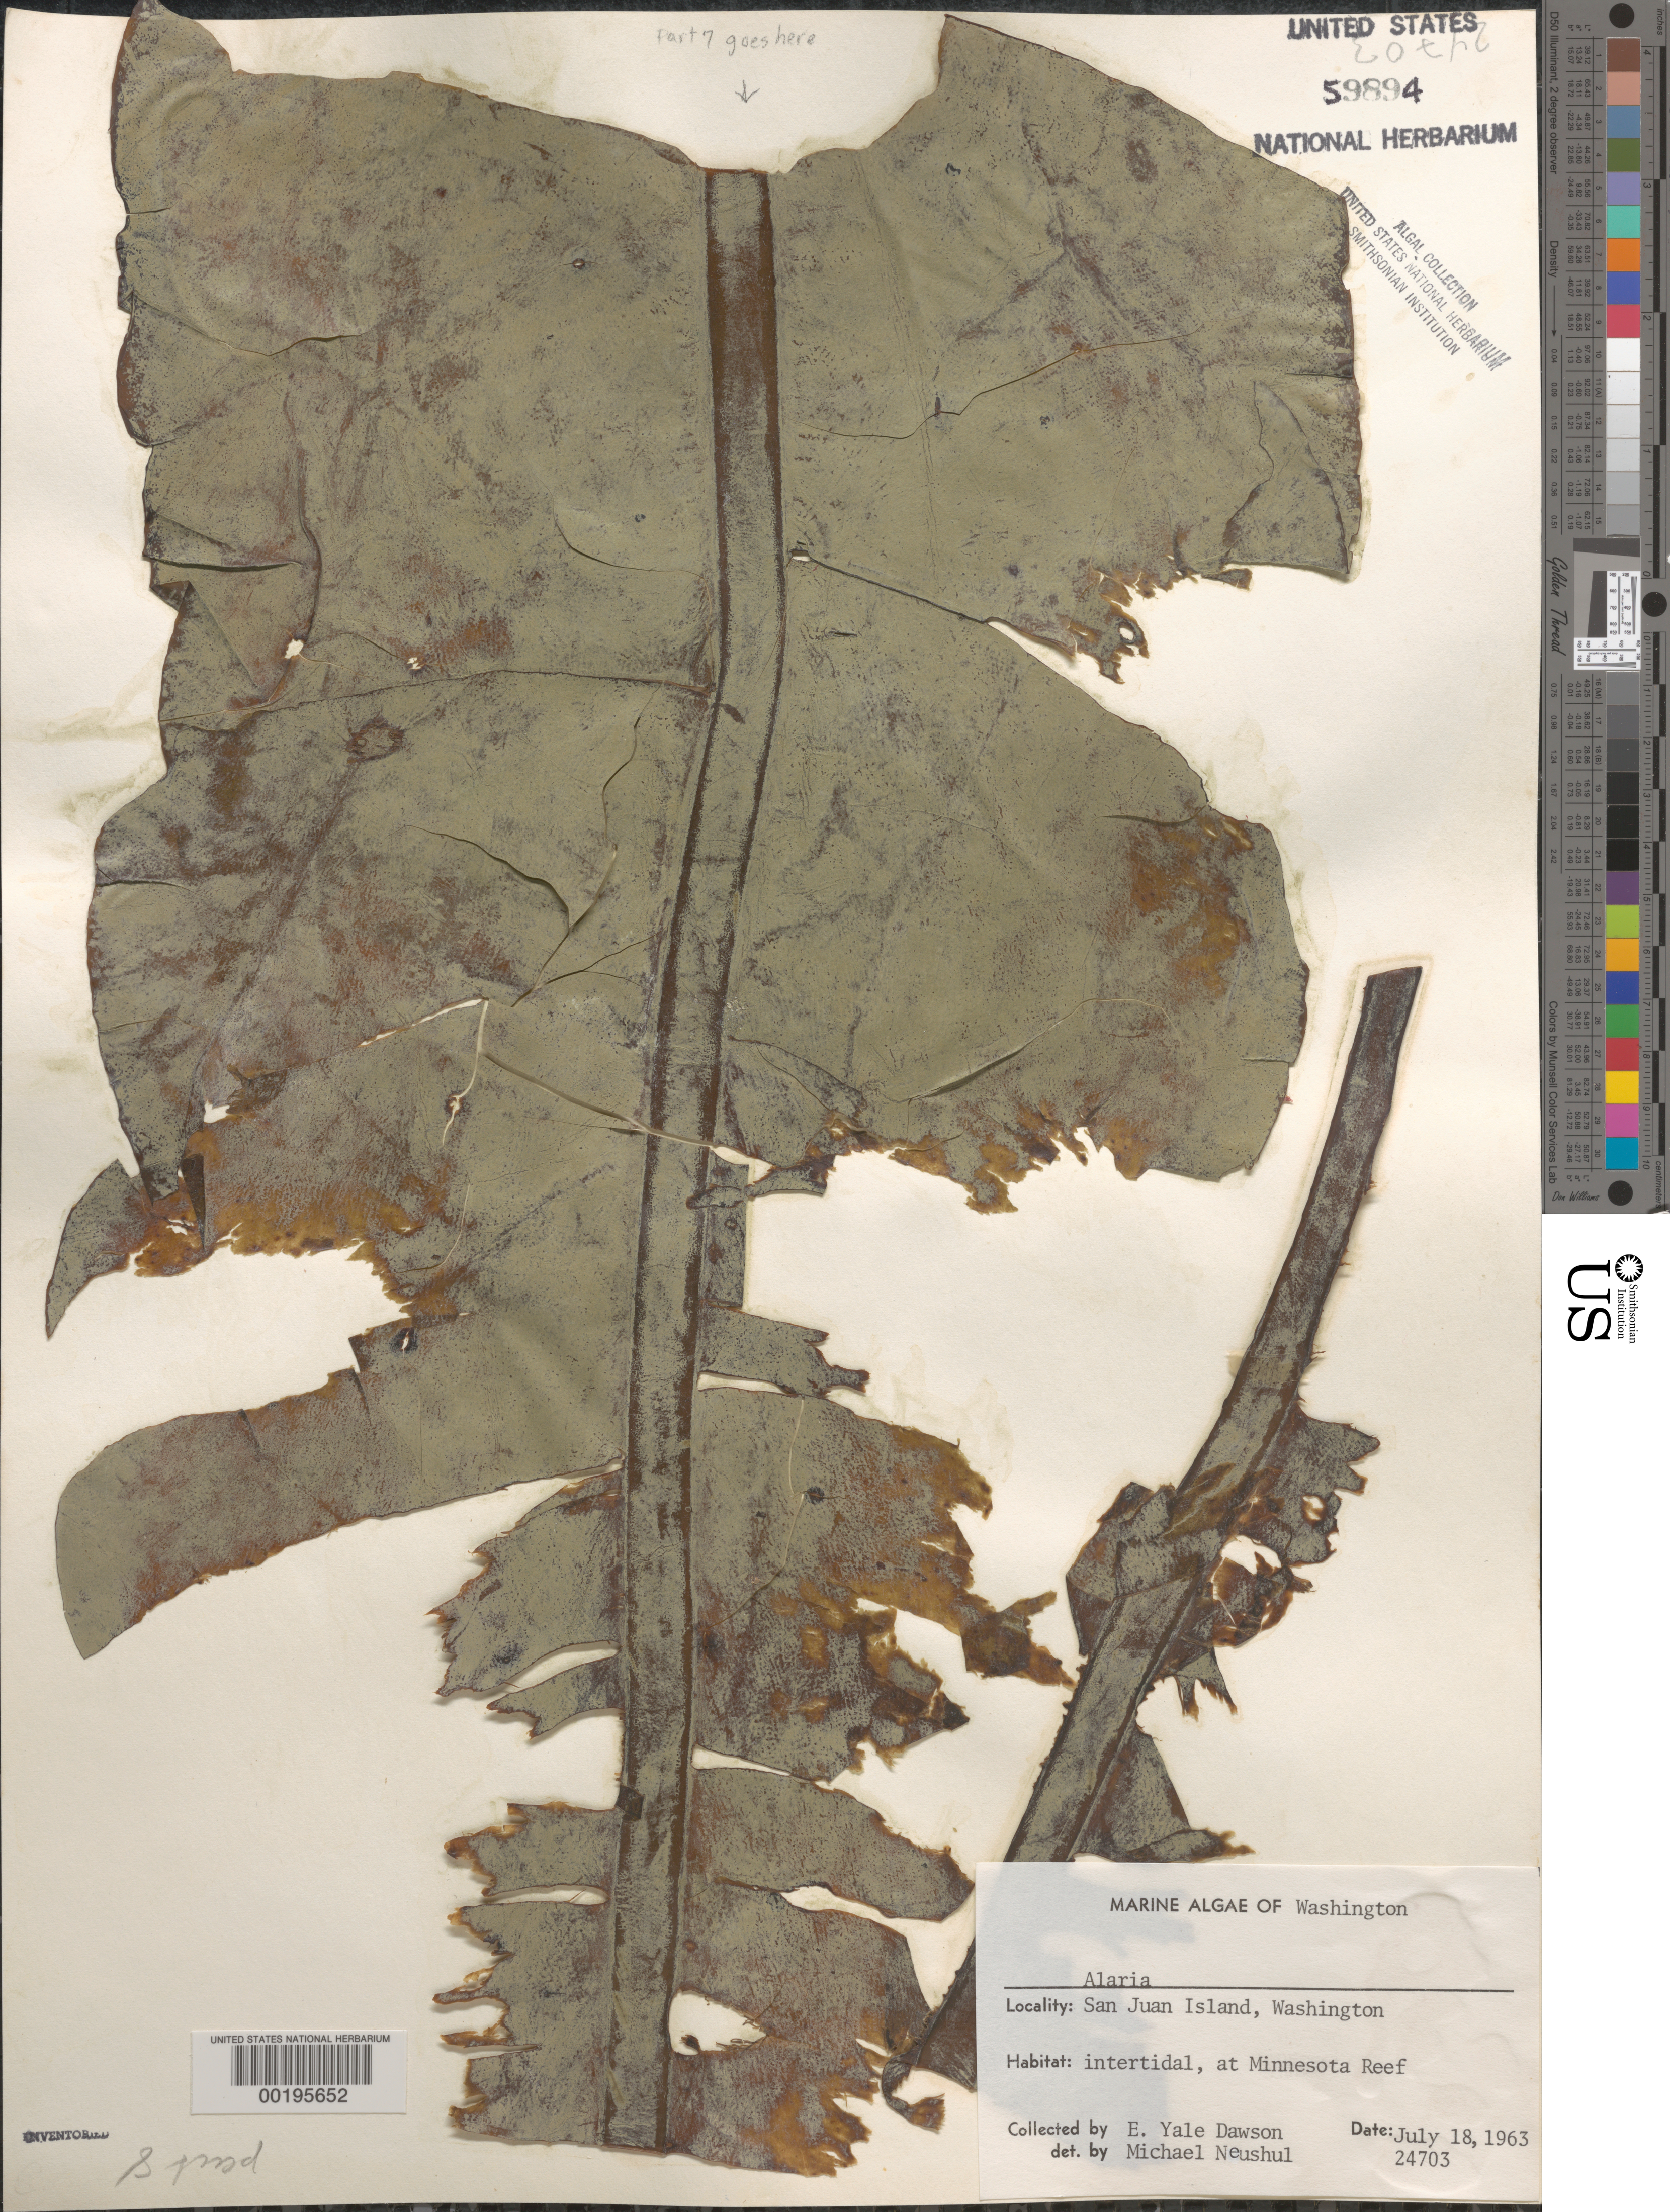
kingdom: Chromista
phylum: Ochrophyta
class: Phaeophyceae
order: Laminariales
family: Alariaceae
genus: Alaria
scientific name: Alaria sp.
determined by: Neushul, M.; et al.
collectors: E. Y. Dawson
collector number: EYD 24703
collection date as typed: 18 Jul 1963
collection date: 1963-07-18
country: United States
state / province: Washington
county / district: San Juan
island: San Juan Island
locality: Minnesota Reef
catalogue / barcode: US 59894